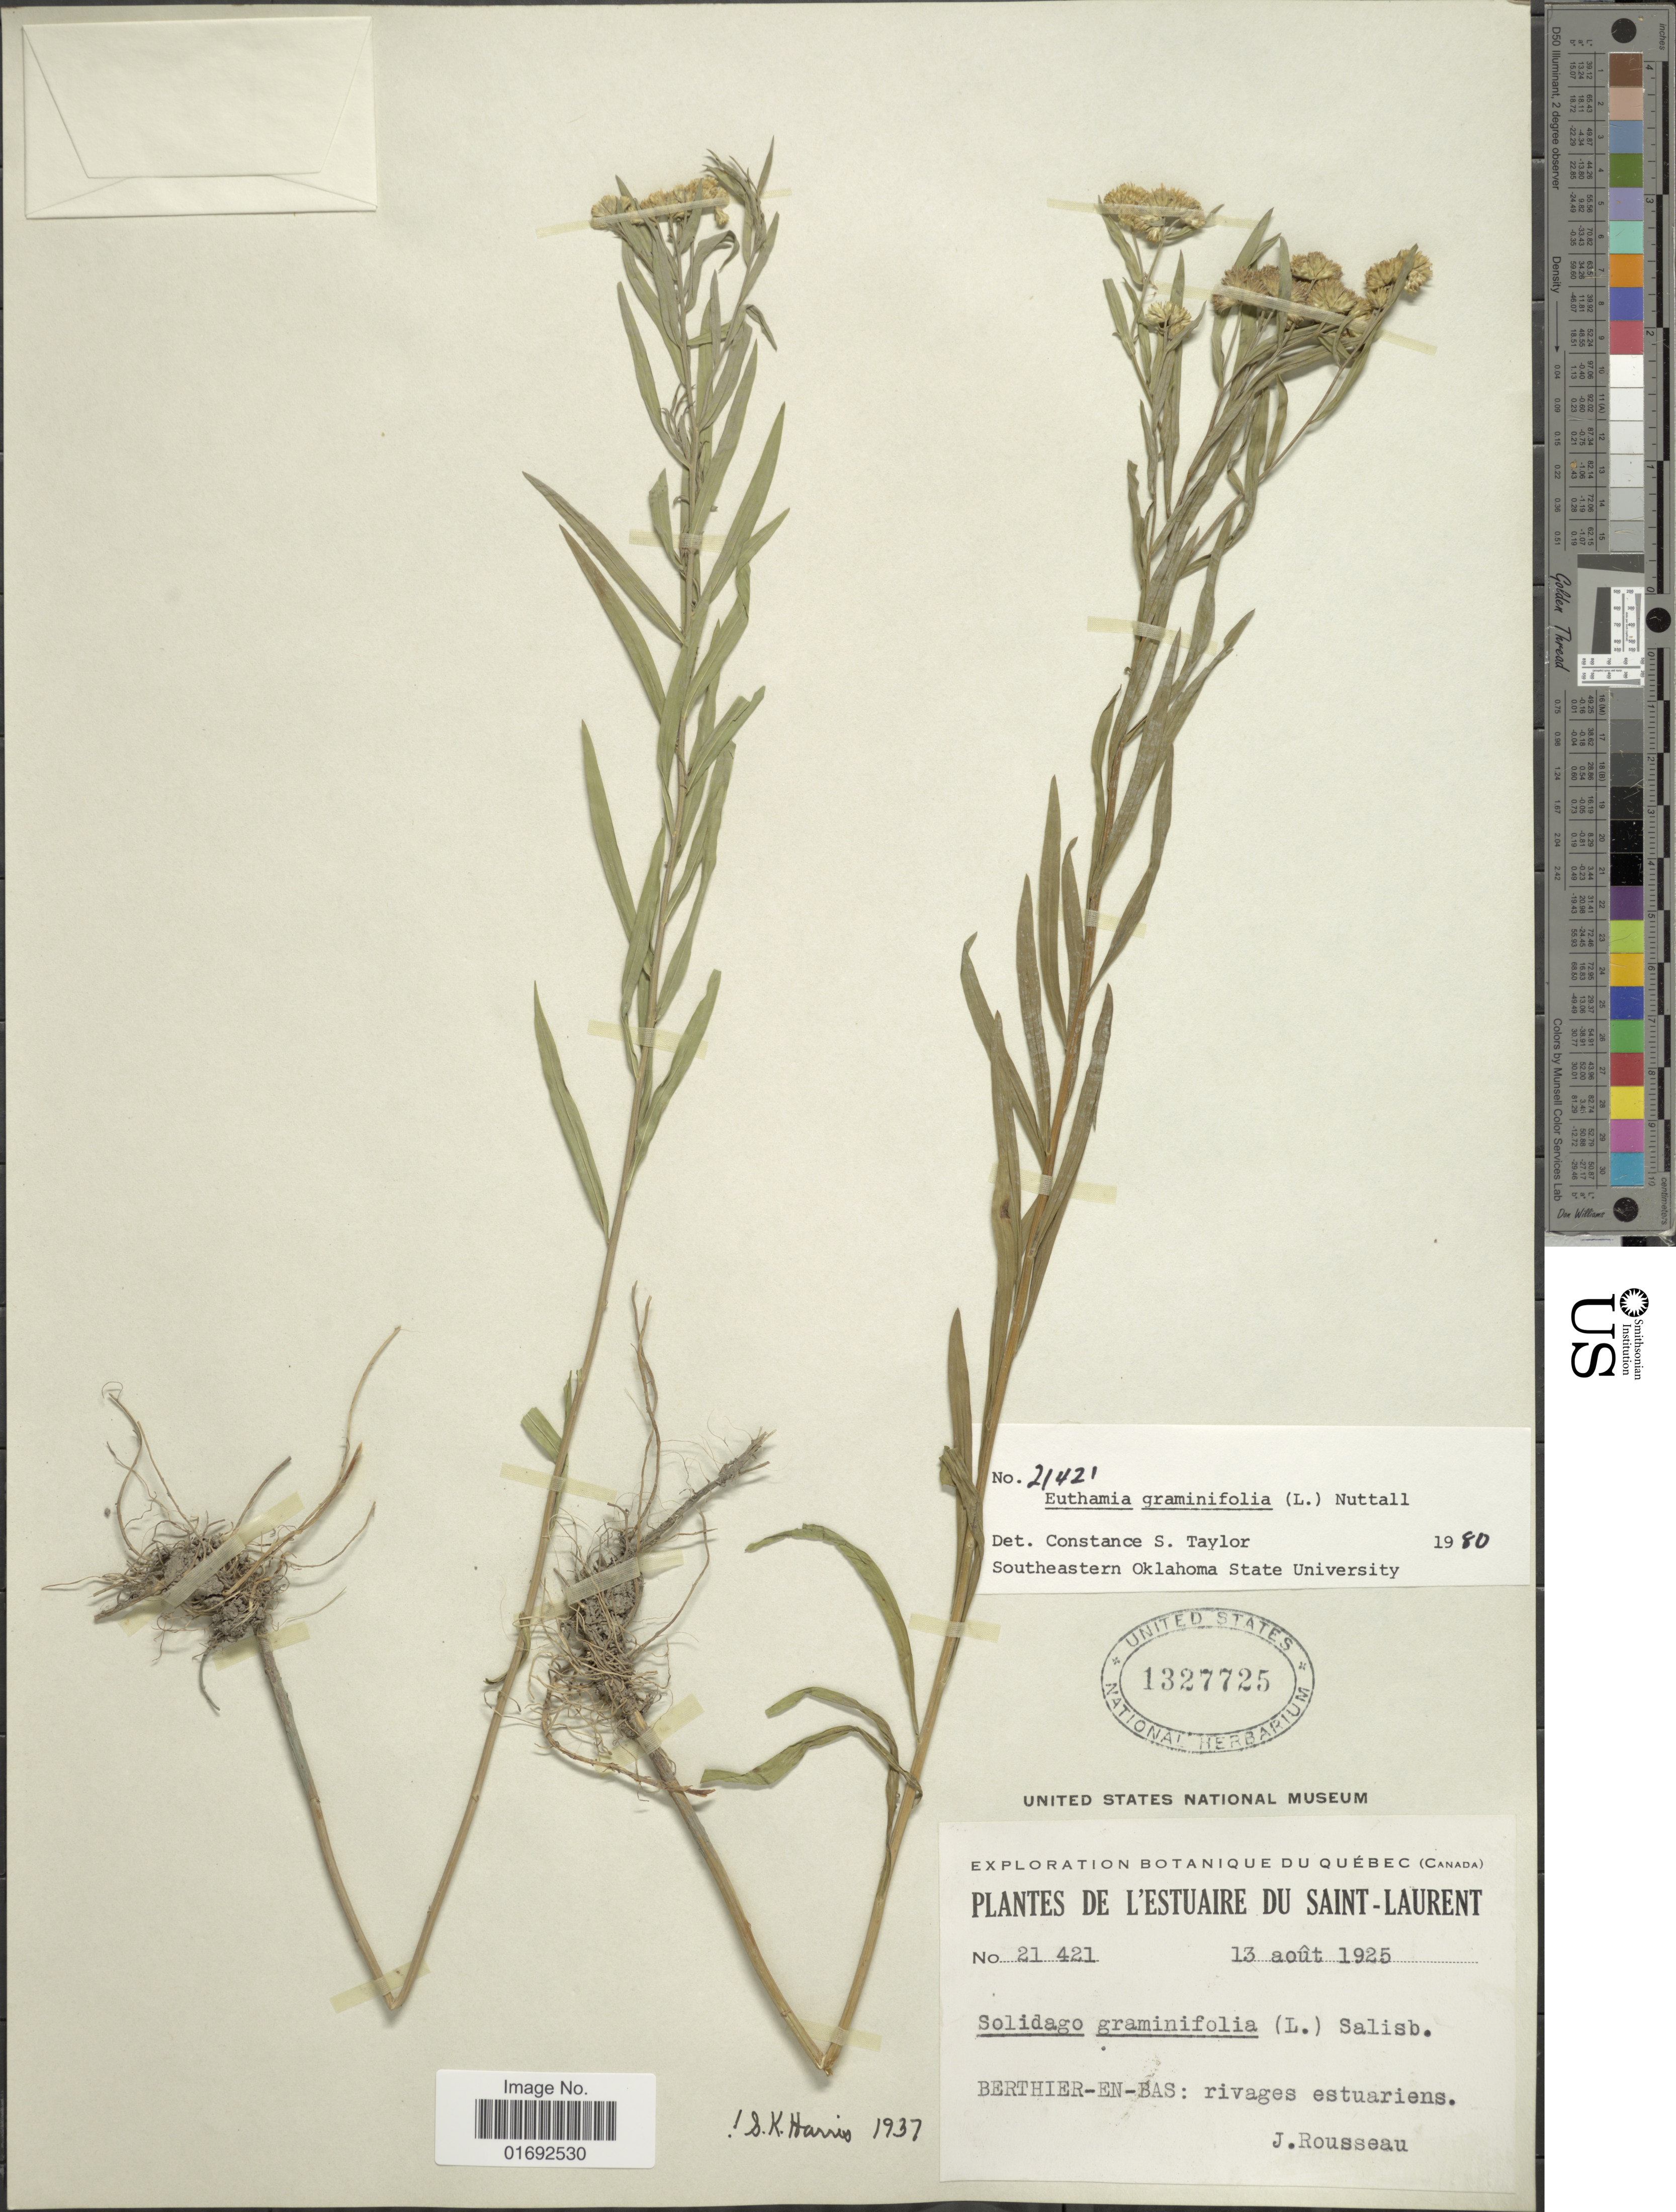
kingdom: Plantae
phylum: Tracheophyta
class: Magnoliopsida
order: Asterales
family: Asteraceae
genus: Euthamia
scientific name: Euthamia graminifolia var. major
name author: (Michx.) Moldenke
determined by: Urbatsch, Lowell E., Curator (LSU), Louisiana State University (UNITED STATES)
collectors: J. Rousseau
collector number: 21421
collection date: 1925-08-13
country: Canada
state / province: Quebec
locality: L'Estuaire du Saint-Laurent, Berthier-en-Bas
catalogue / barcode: US 1327725